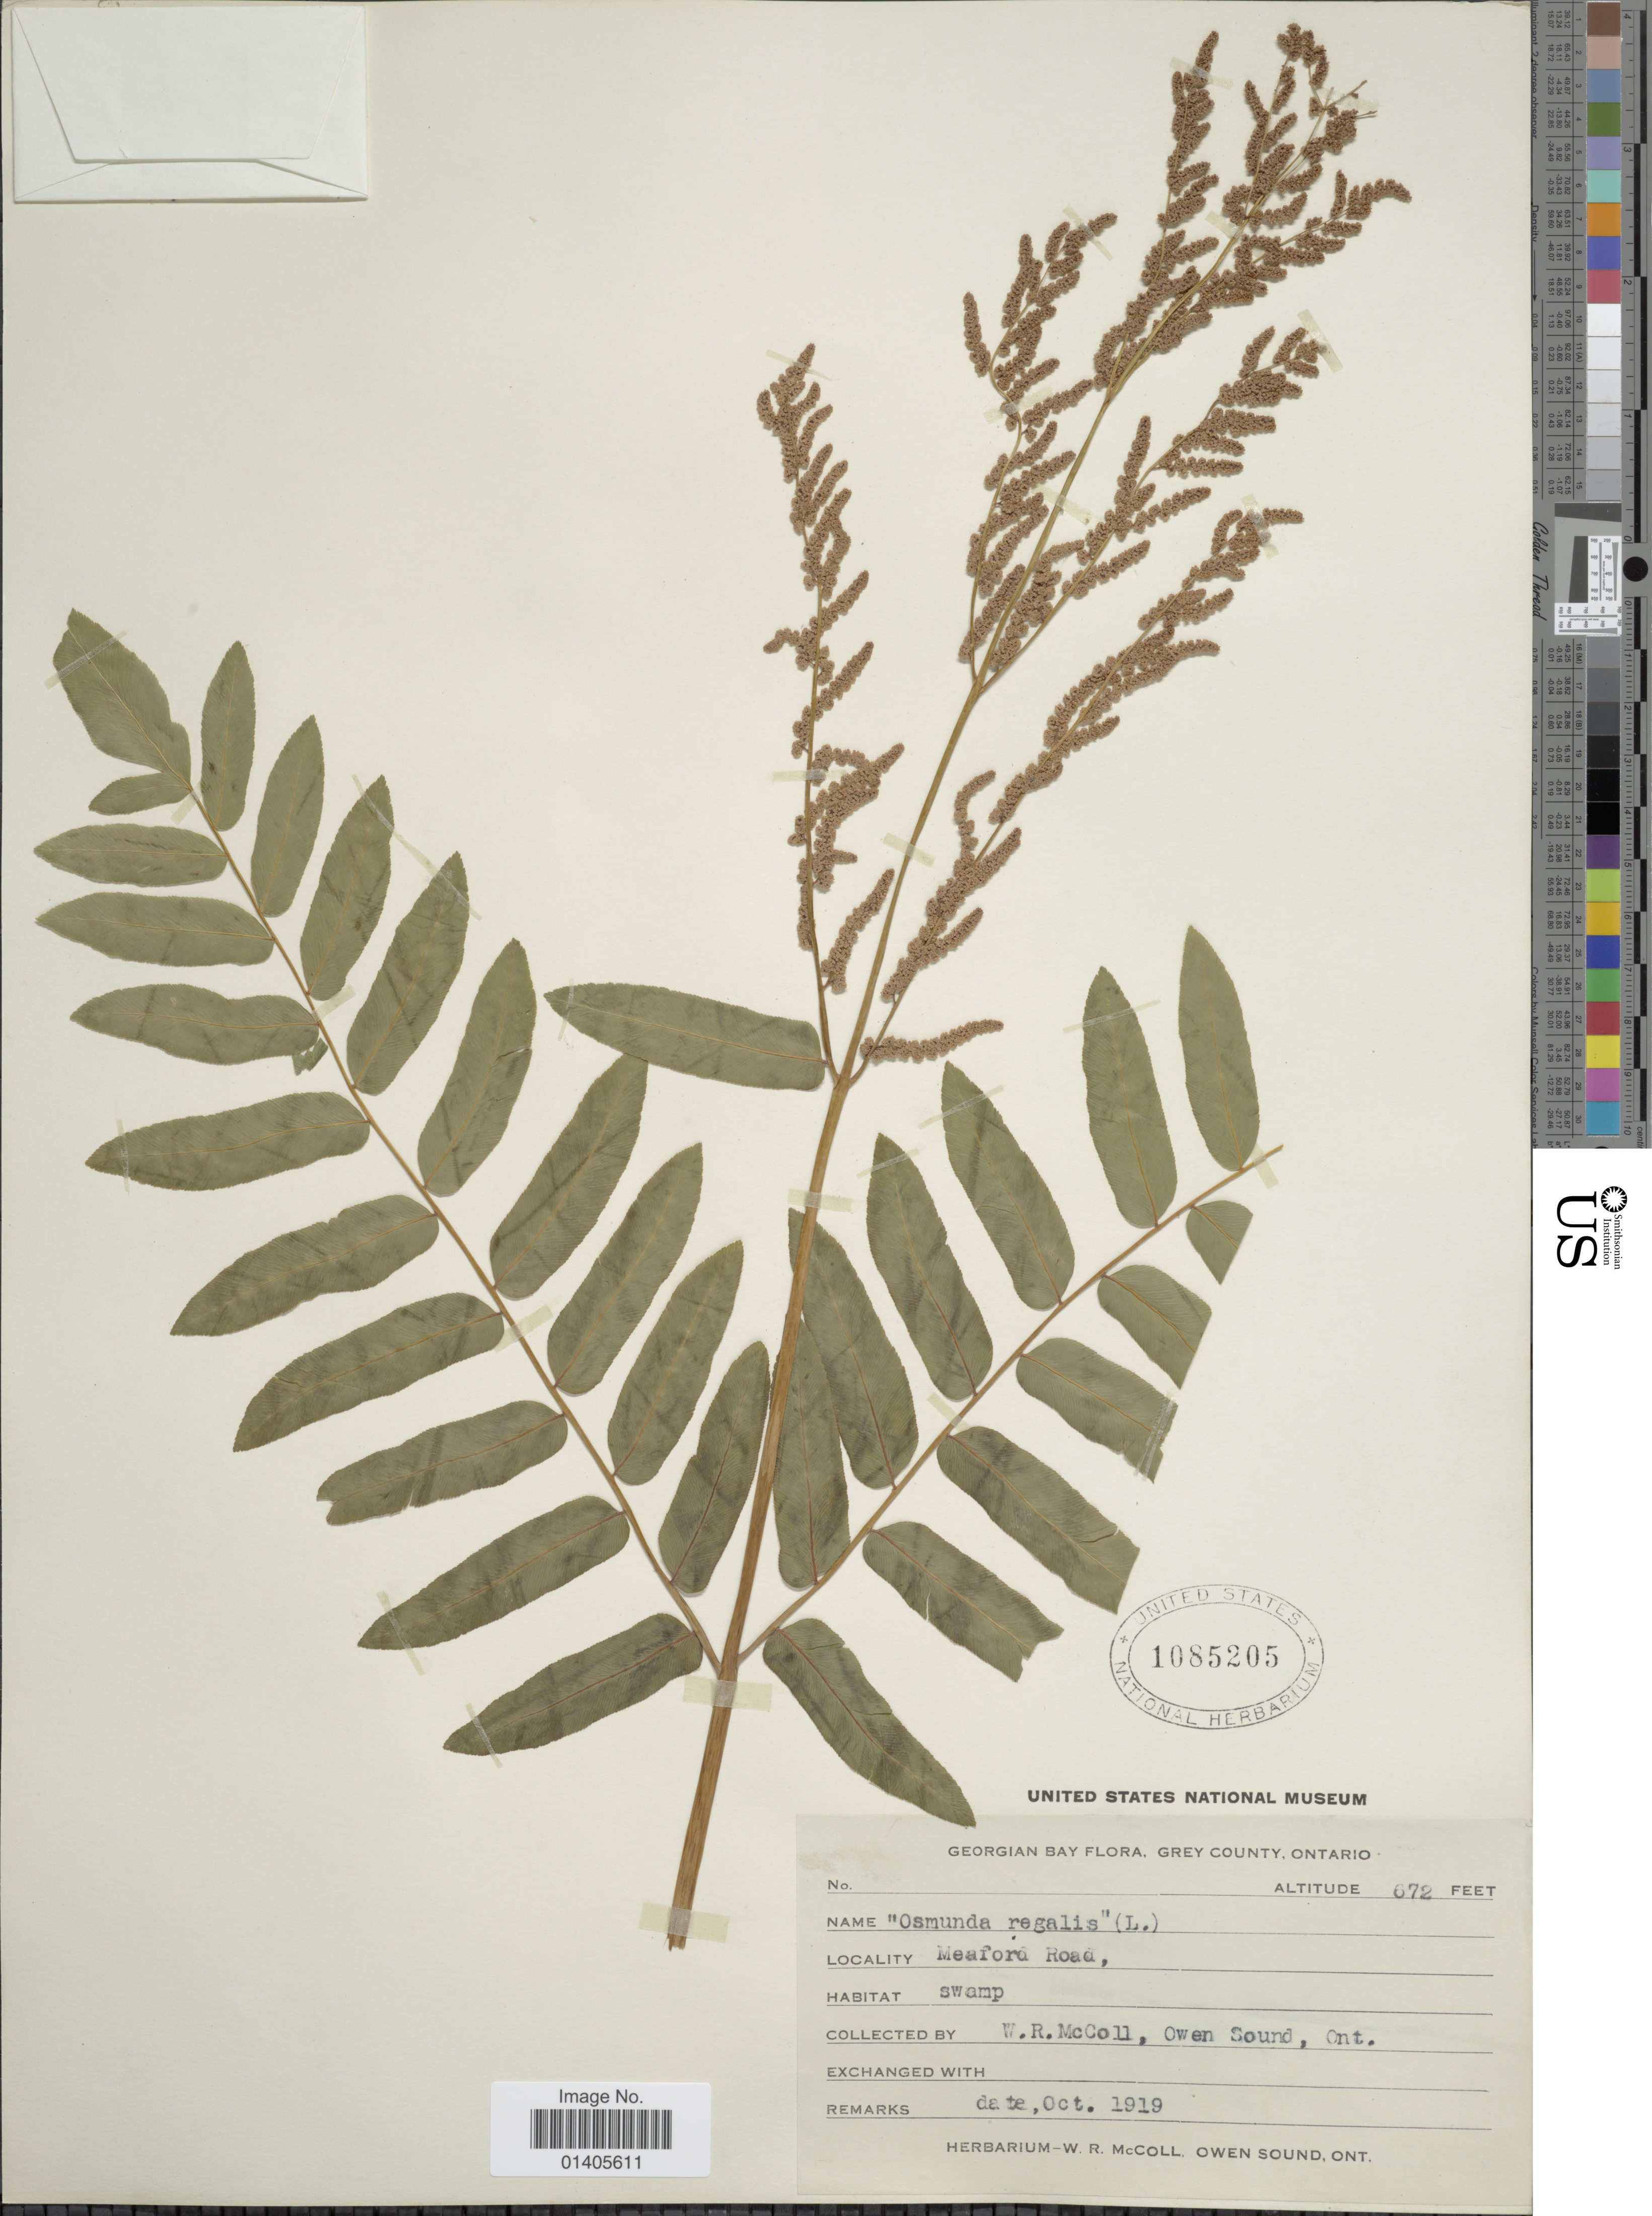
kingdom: Plantae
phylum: Tracheophyta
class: Polypodiopsida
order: Osmundales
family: Osmundaceae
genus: Osmunda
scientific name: Osmunda regalis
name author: L.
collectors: W. McColl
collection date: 1919-10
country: Canada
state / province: Ontario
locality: Georgian Bay, Grey County, Meaford Road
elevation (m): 205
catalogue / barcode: US 1085205